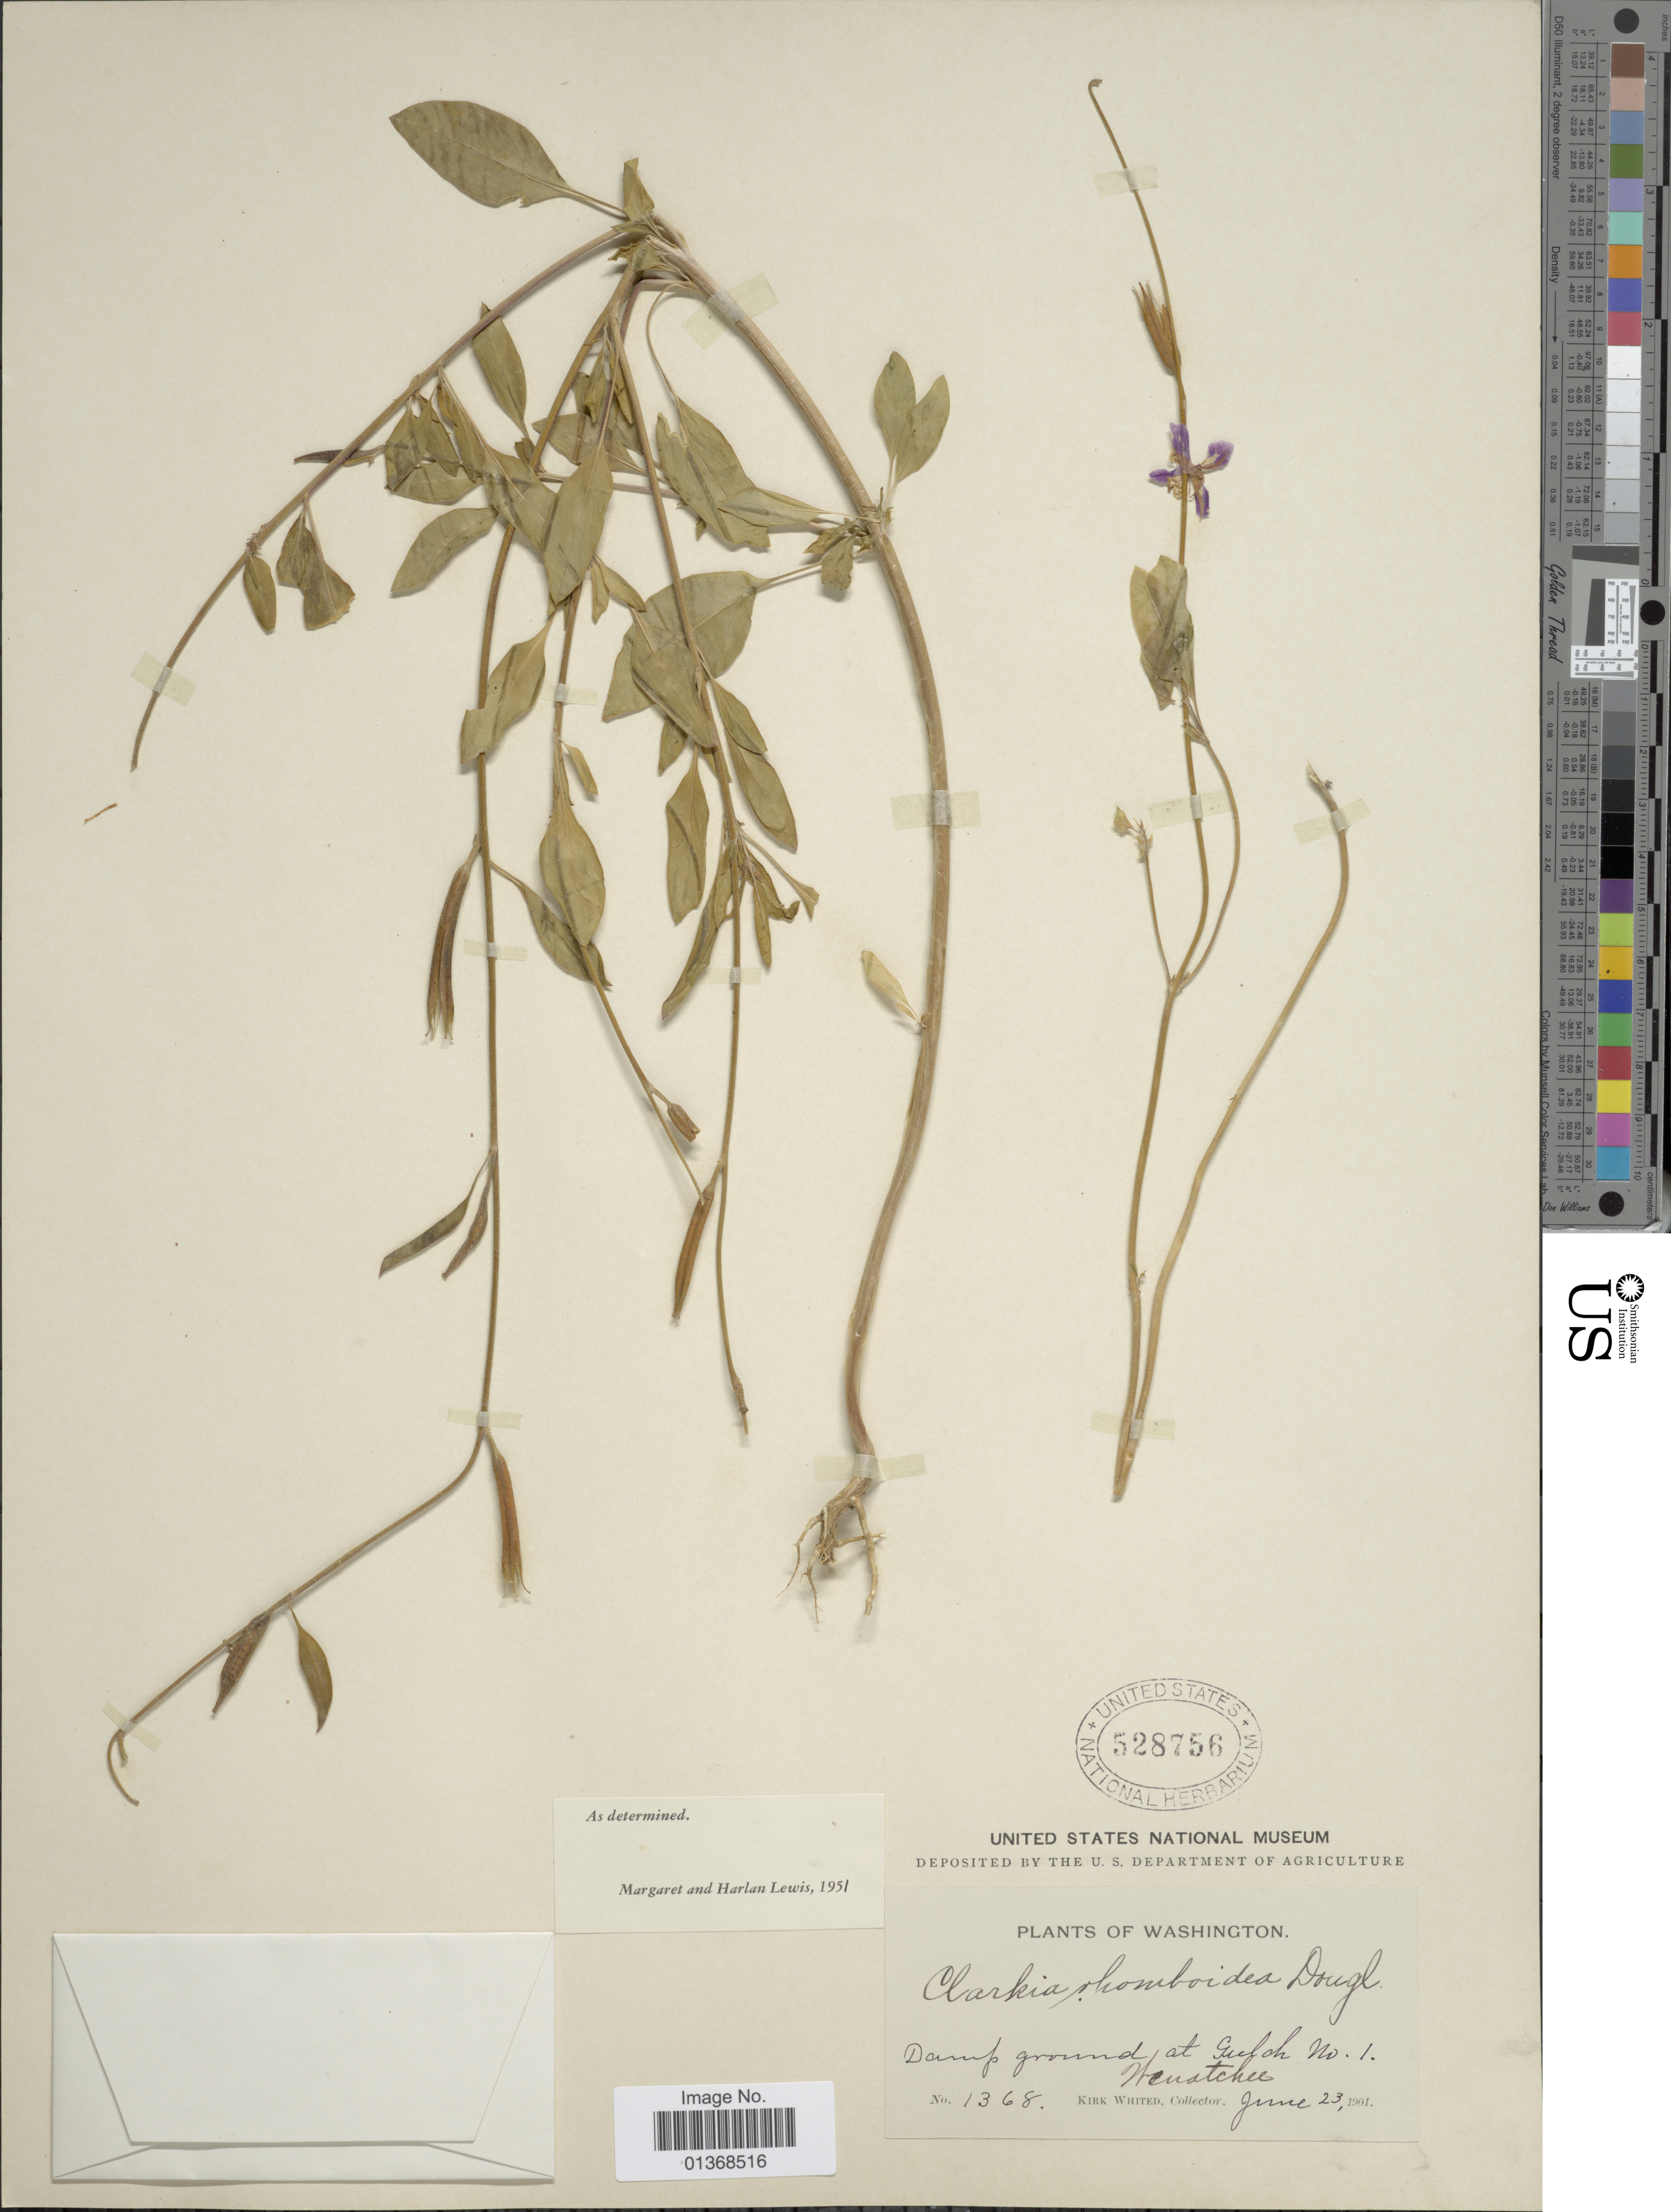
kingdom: Plantae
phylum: Tracheophyta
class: Magnoliopsida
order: Myrtales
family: Onagraceae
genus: Clarkia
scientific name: Clarkia rhomboidea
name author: Douglas ex Hook.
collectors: K. Whited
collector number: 1368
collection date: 1901-06-23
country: United States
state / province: Washington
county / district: Chelan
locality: Damp ground at Gulch No. 1, Wenatchee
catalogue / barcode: US 528756